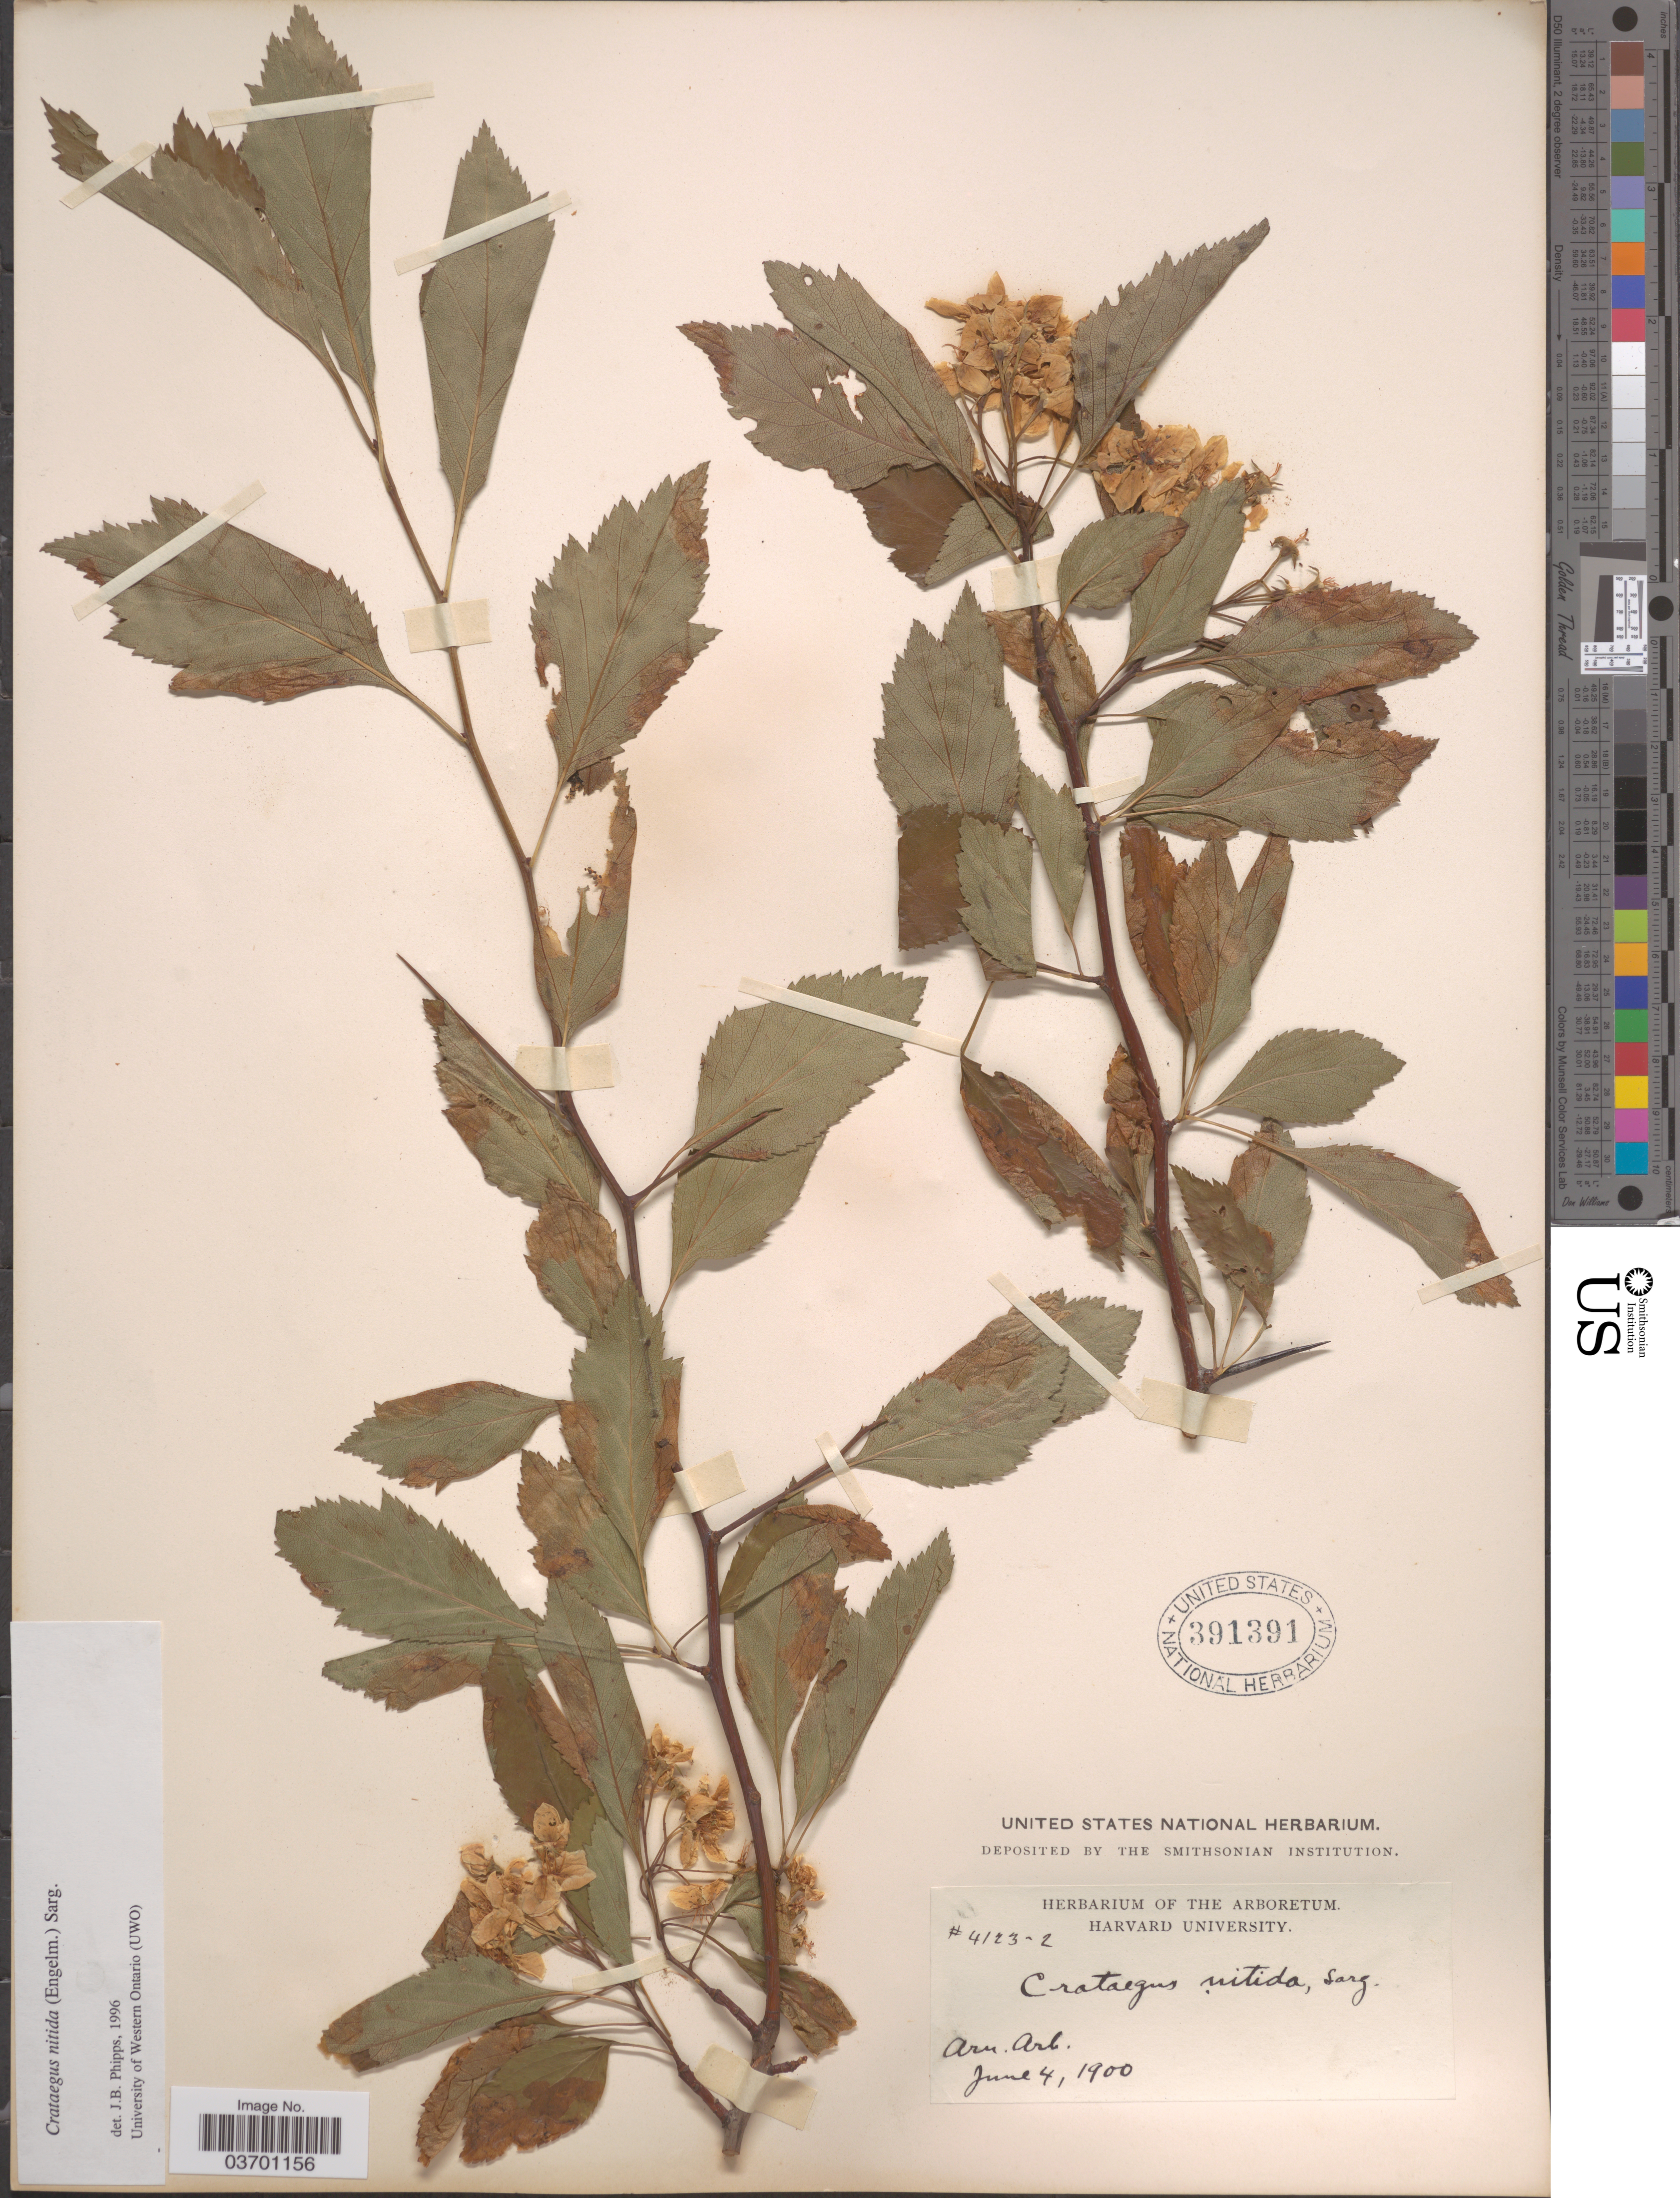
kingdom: Plantae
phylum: Tracheophyta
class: Magnoliopsida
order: Rosales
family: Rosaceae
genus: Crataegus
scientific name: Crataegus nitida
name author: (Engelm. ex Britton & N.E. Br.) Sarg.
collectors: Ex herb. of the Arboretum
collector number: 4123-2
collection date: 1900-06-04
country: United States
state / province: Massachusetts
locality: Arn. Arb.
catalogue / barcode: US 391391